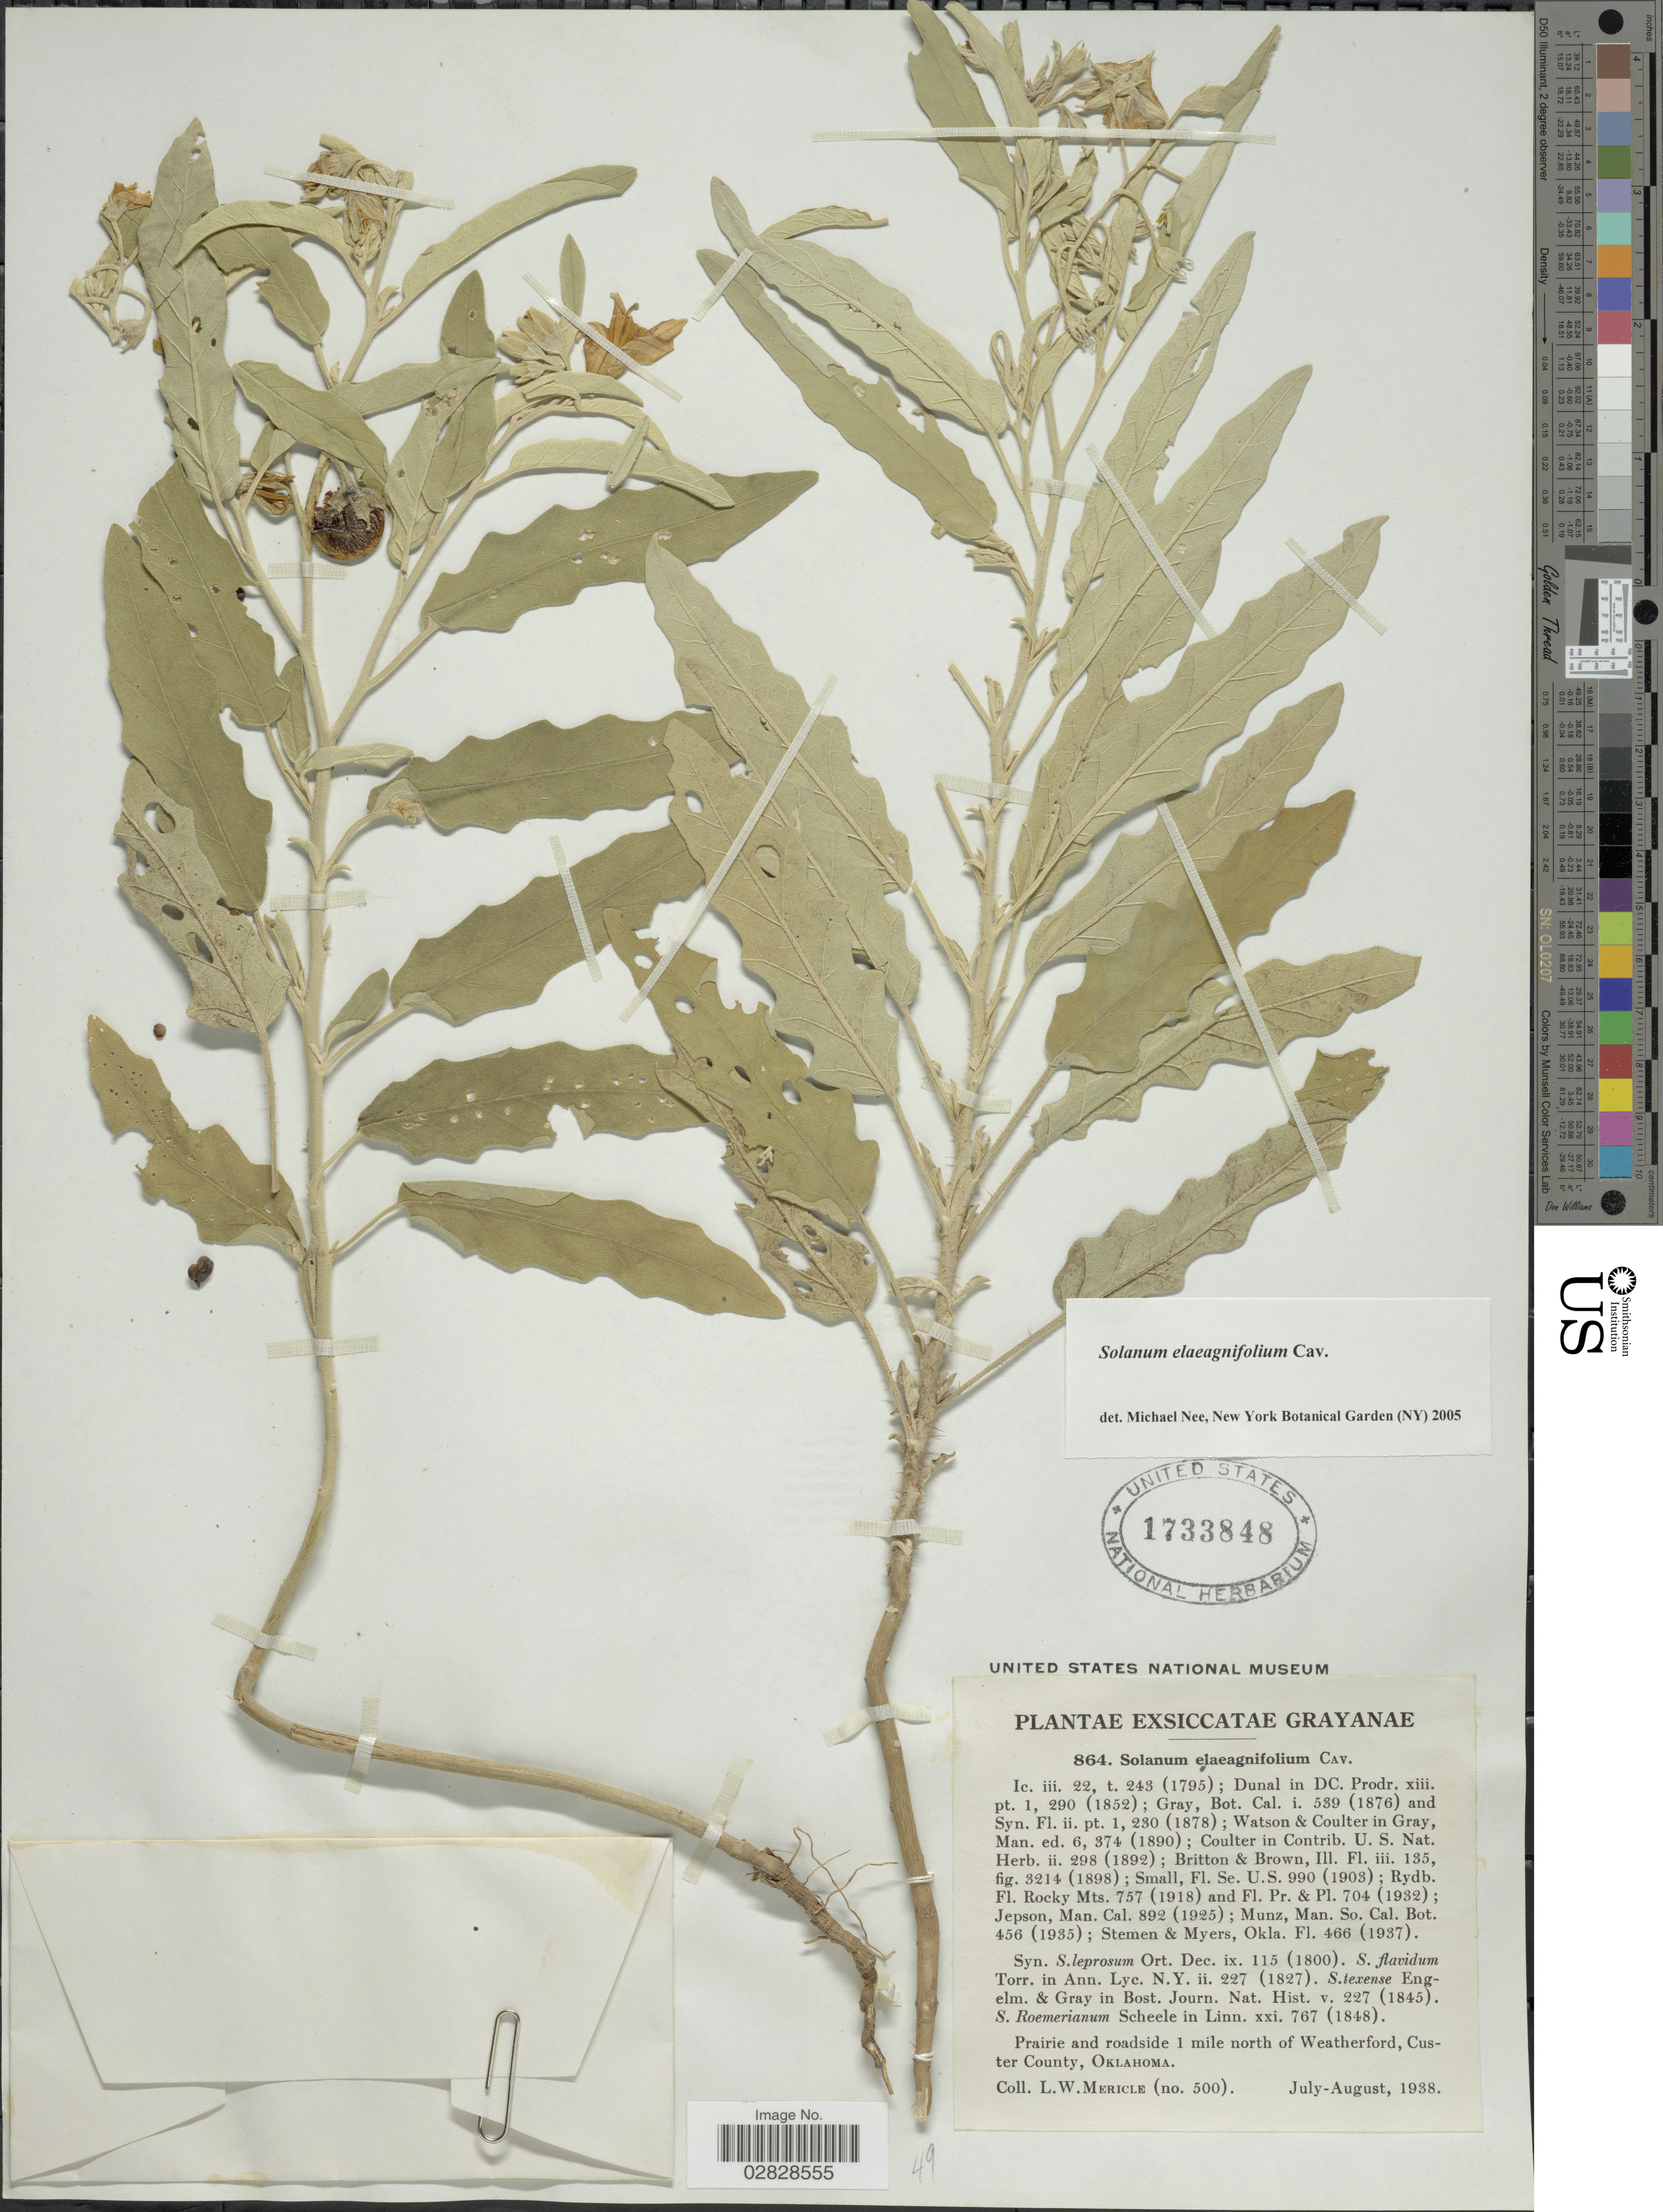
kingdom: Plantae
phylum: Tracheophyta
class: Magnoliopsida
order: Solanales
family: Solanaceae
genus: Solanum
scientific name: Solanum elaeagnifolium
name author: Cav.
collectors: L. Mericle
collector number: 500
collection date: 1938-07/1938-08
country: United States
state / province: Oklahoma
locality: Prairie and roadside 1 mile north of Weatherford, Custer County.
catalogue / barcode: US 1733848